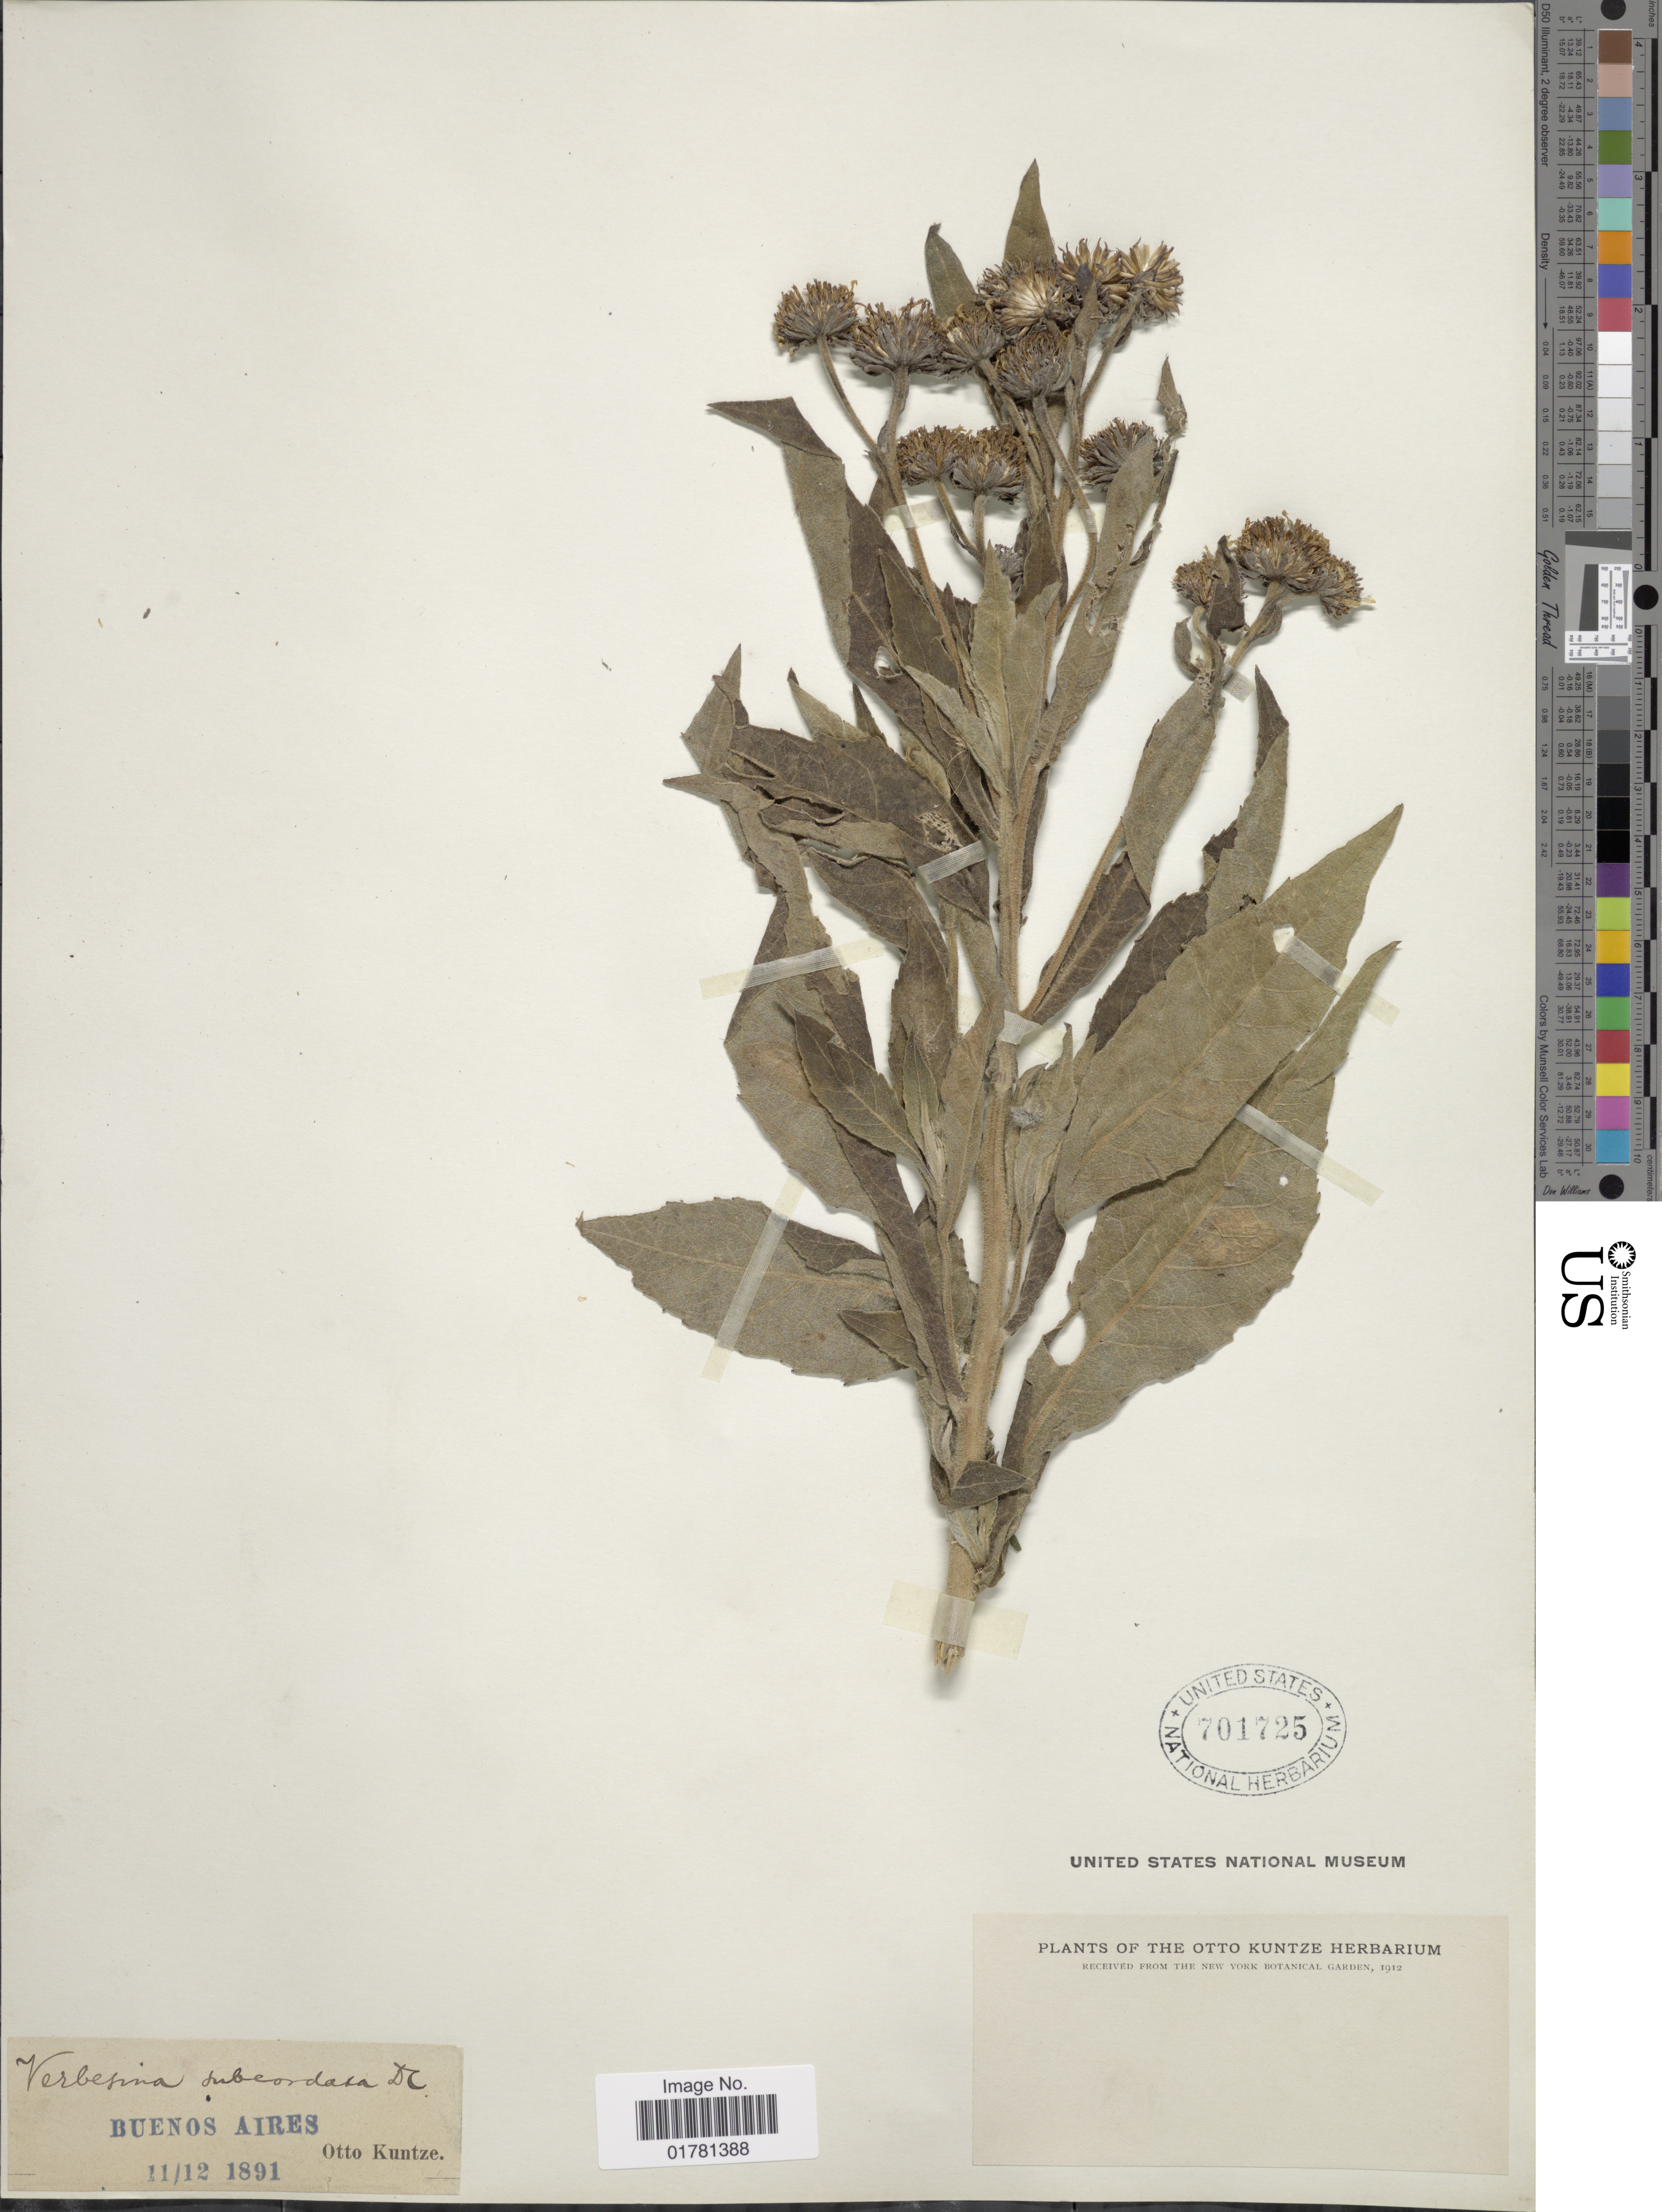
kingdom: Plantae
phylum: Tracheophyta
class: Magnoliopsida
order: Asterales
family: Asteraceae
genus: Verbesina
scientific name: Verbesina subcordata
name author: DC.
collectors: C.E.O. Kuntze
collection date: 1891-12-11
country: Argentina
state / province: Buenos Aires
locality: Buenos Aires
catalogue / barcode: US 701725